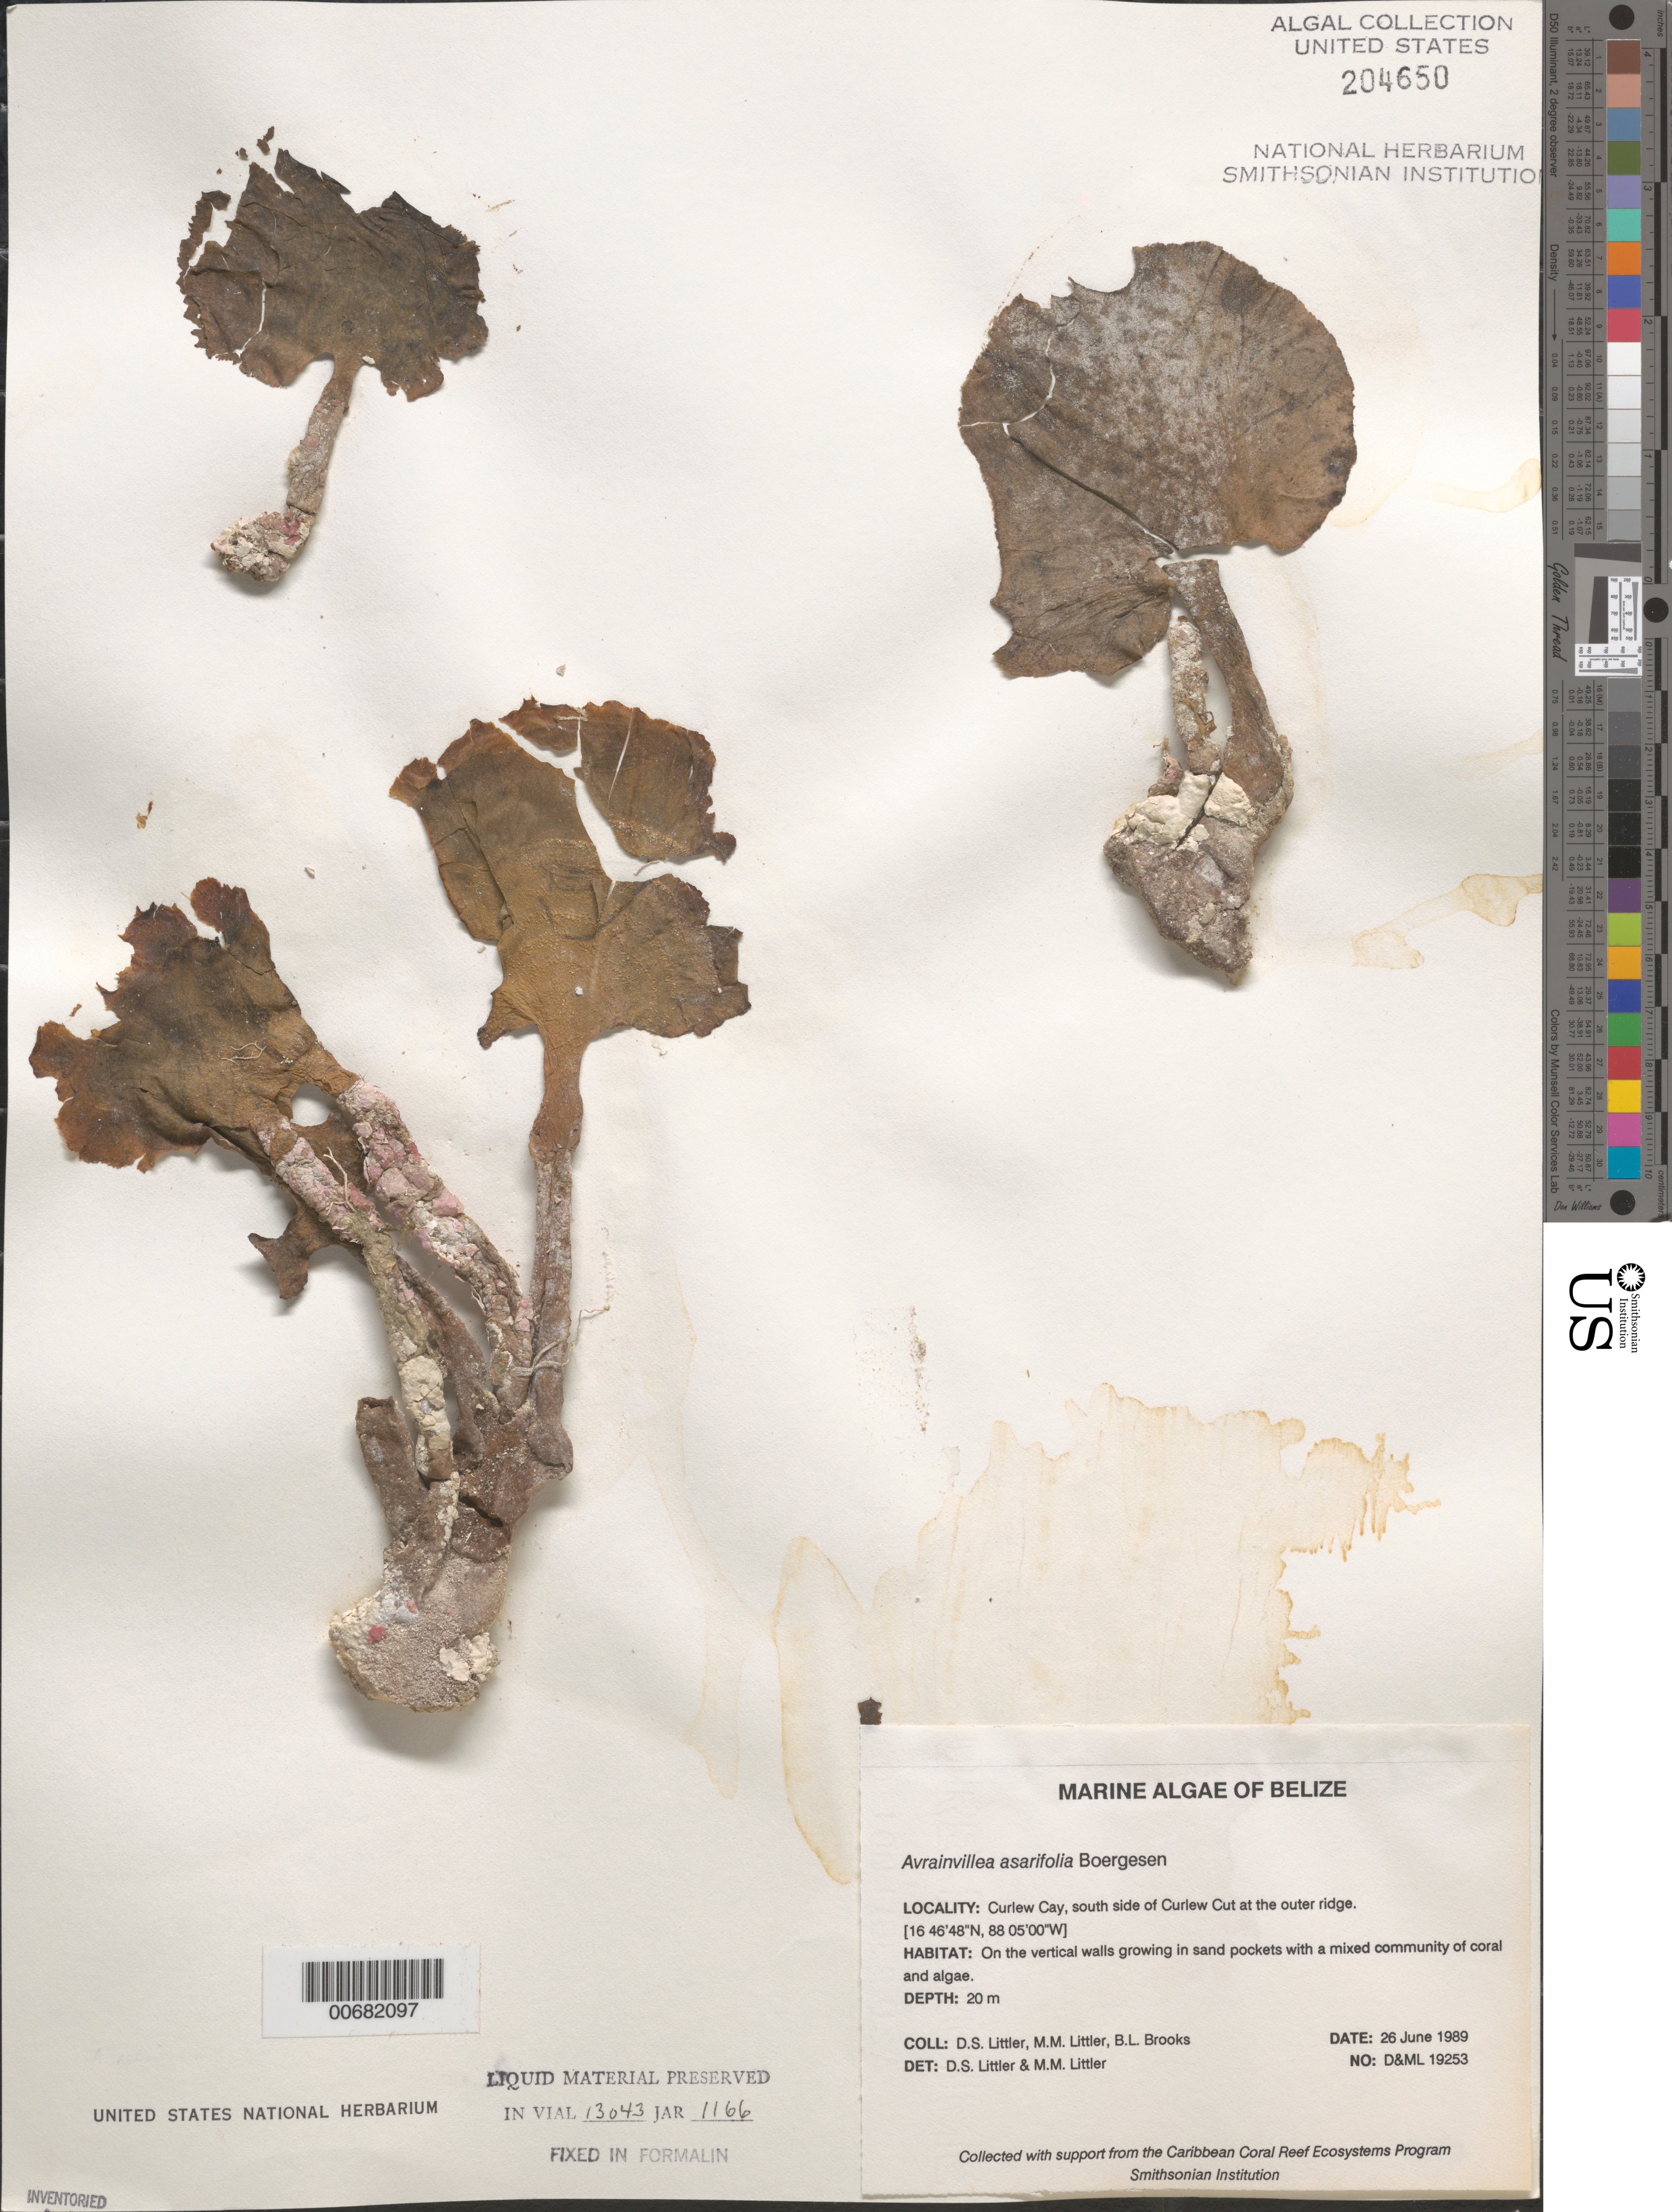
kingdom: Plantae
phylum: Chlorophyta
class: Ulvophyceae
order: Bryopsidales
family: Dichotomosiphonaceae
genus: Avrainvillea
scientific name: Avrainvillea asarifolia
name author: Børgesen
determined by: Littler, D. S.; Littler, M. M.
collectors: D. S. Littler, M. M. Littler & B. Brooks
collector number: D&ML 19253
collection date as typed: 26 Jun 1989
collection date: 1989-06-26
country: Belize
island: Curlew Cay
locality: South side of Curlew Cut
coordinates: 16 46' 48" N, 88 05' 00" W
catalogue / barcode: US 204650